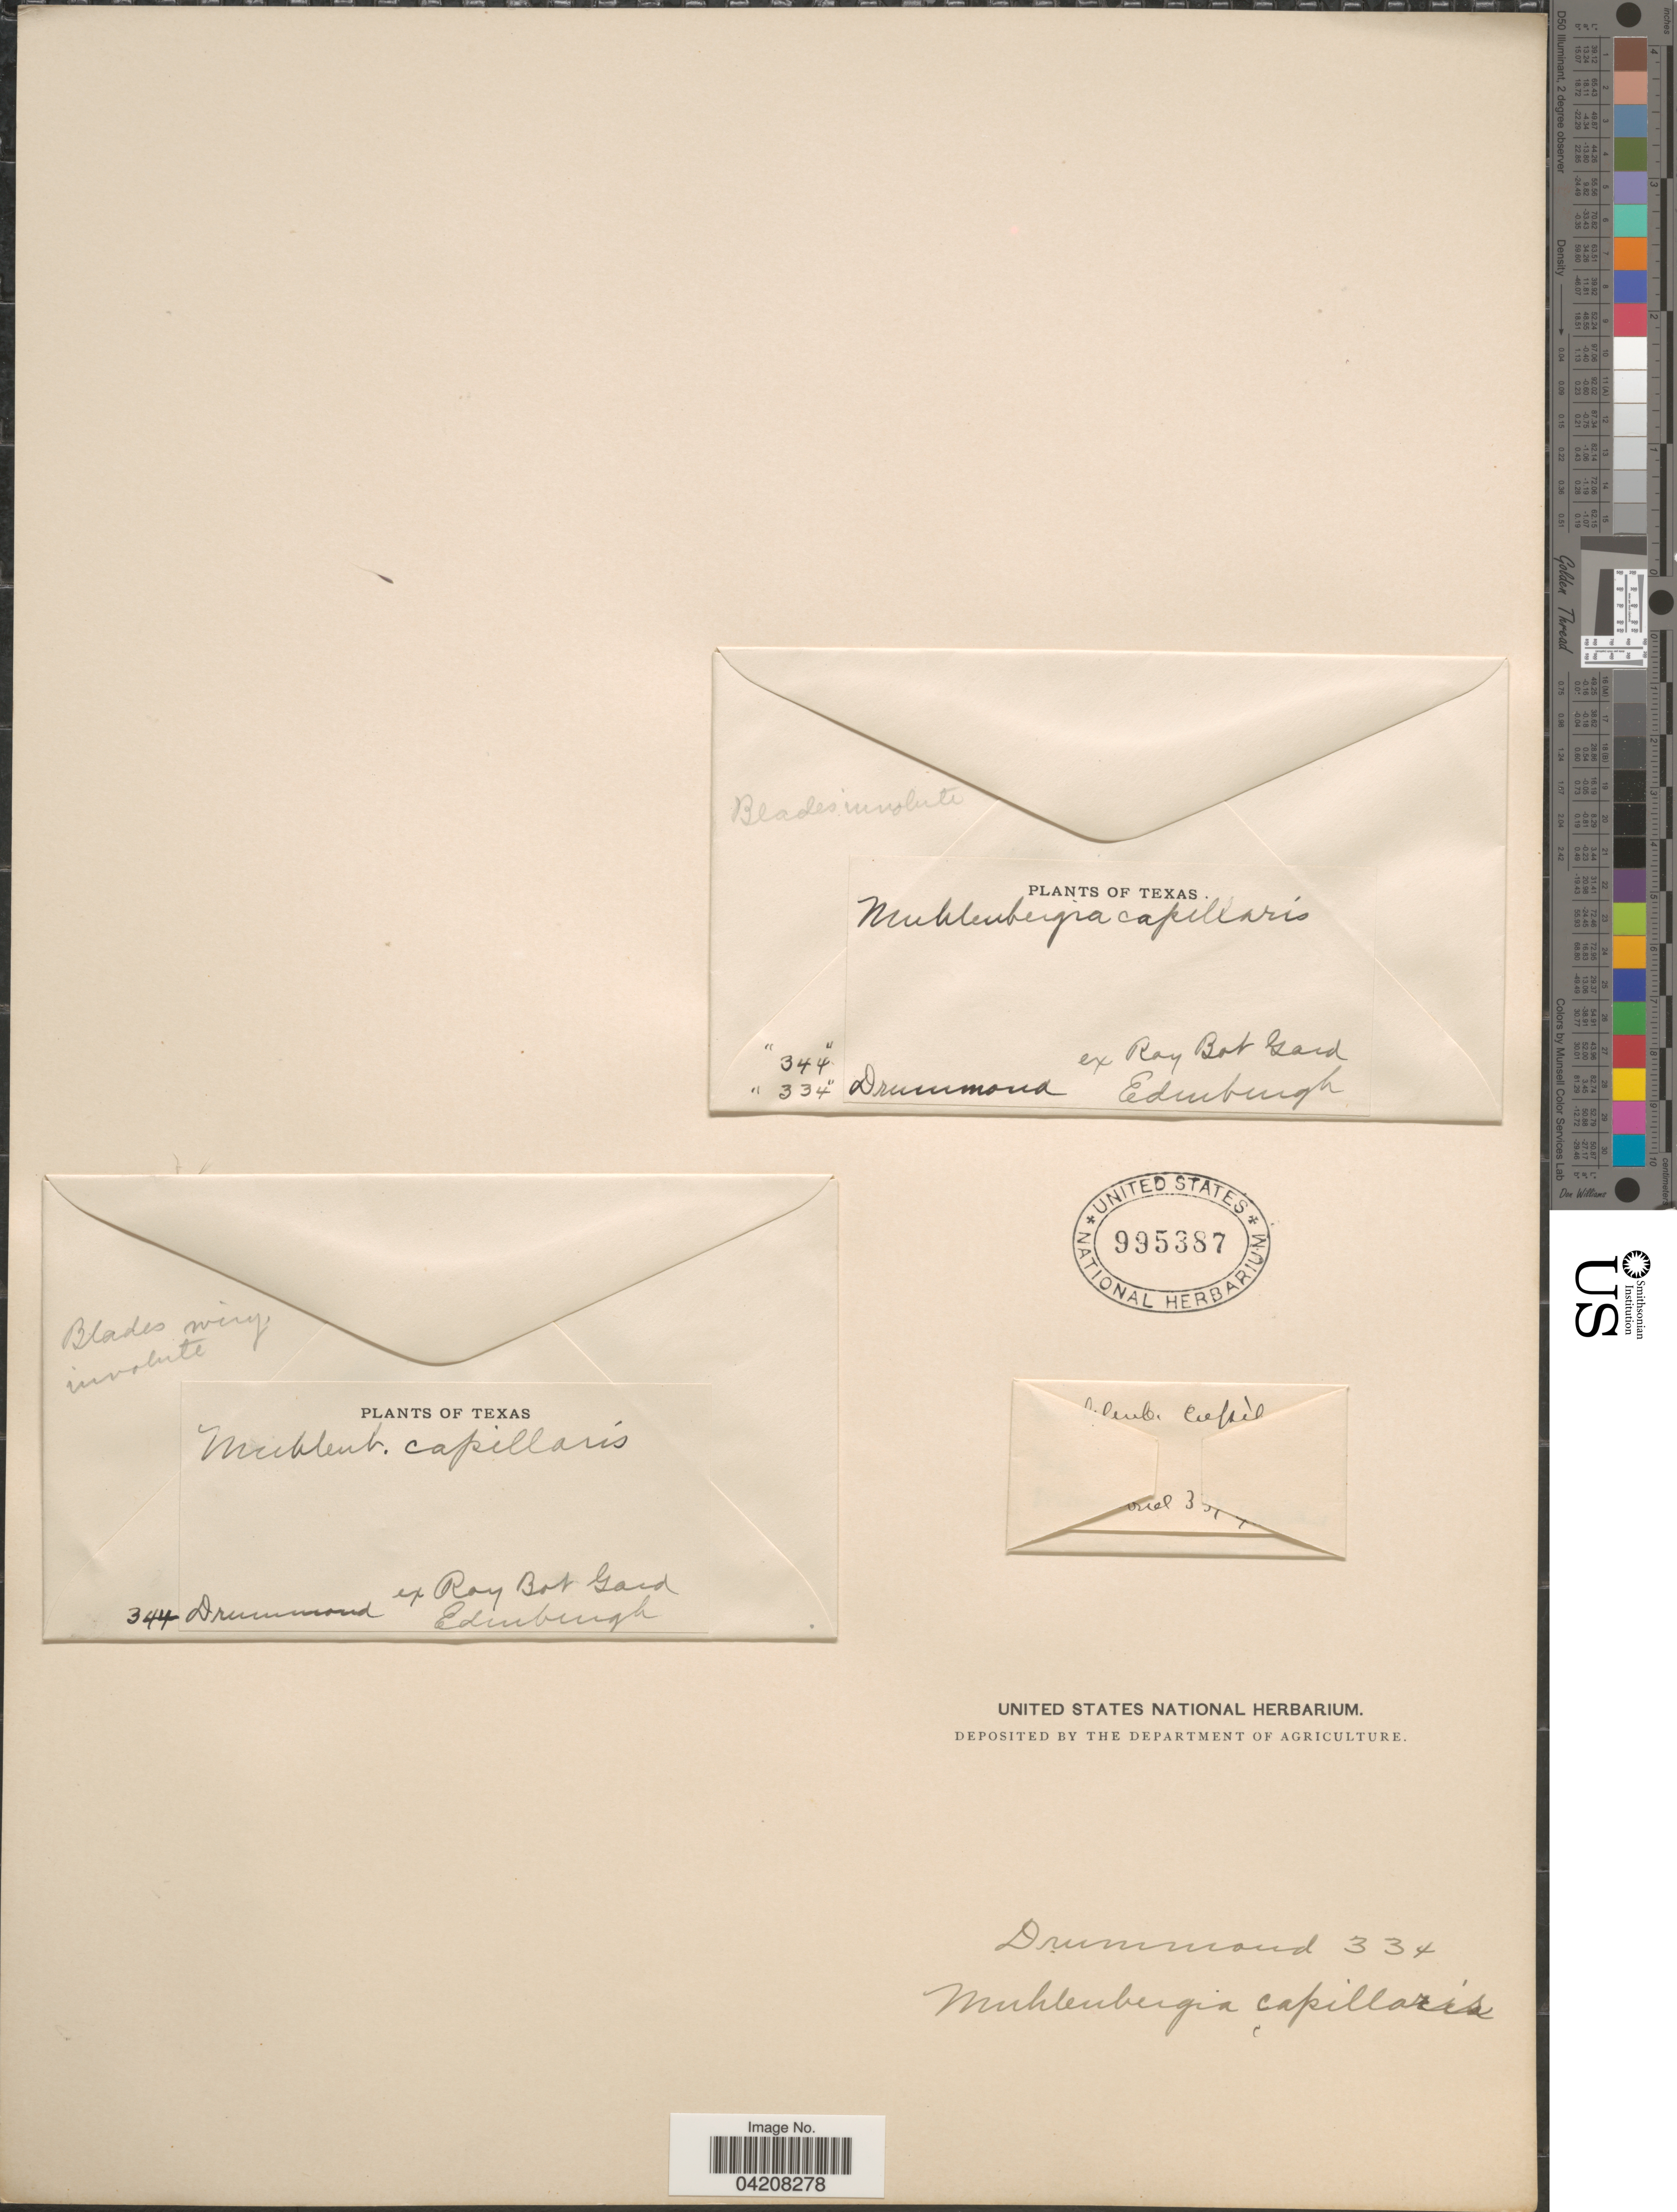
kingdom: Plantae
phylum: Tracheophyta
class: Liliopsida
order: Poales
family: Poaceae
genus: Muhlenbergia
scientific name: Muhlenbergia capillaris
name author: (Lam.) Trin.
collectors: -. Drummond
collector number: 344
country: United States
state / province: Texas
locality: Ex Roy Bot Gard Edinburgh.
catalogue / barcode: US 995387